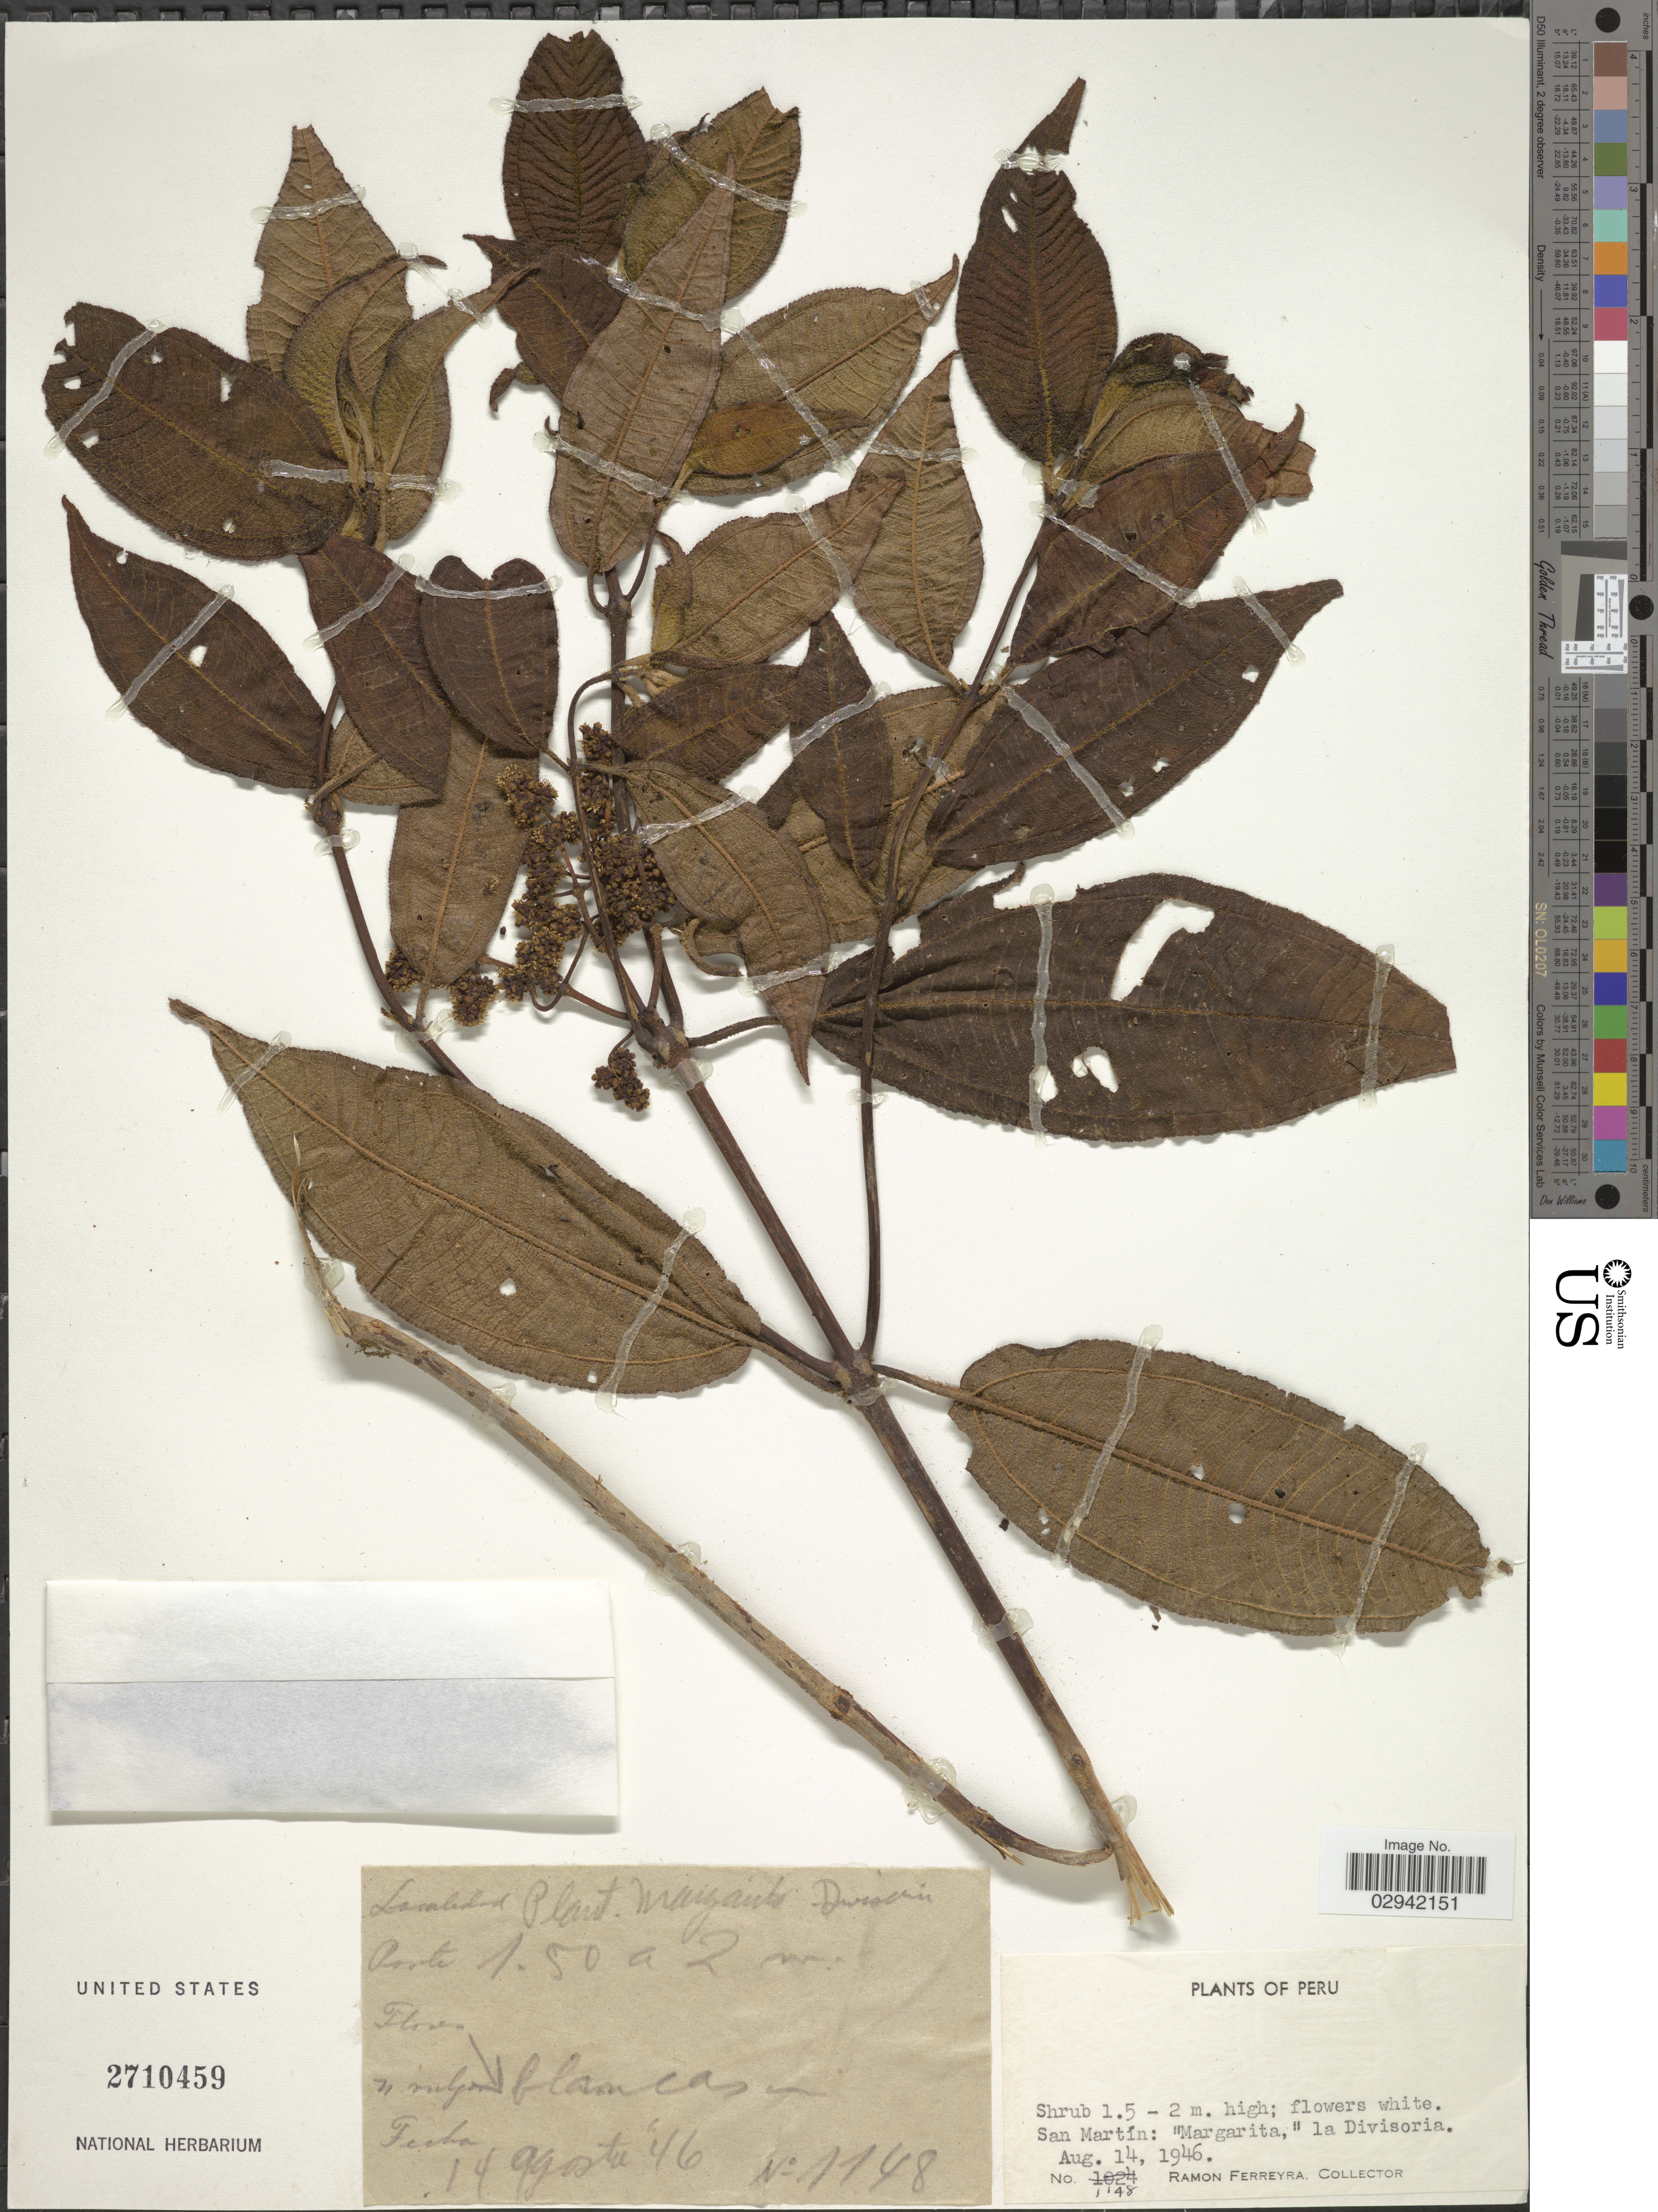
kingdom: Plantae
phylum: Tracheophyta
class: Magnoliopsida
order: Myrtales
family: Melastomataceae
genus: Miconia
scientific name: Miconia polychaeta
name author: Wurdack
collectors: R. A. Ferreyra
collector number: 1148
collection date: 1946-08-14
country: Peru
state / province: San Martín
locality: Margarita,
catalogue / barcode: US 2710459